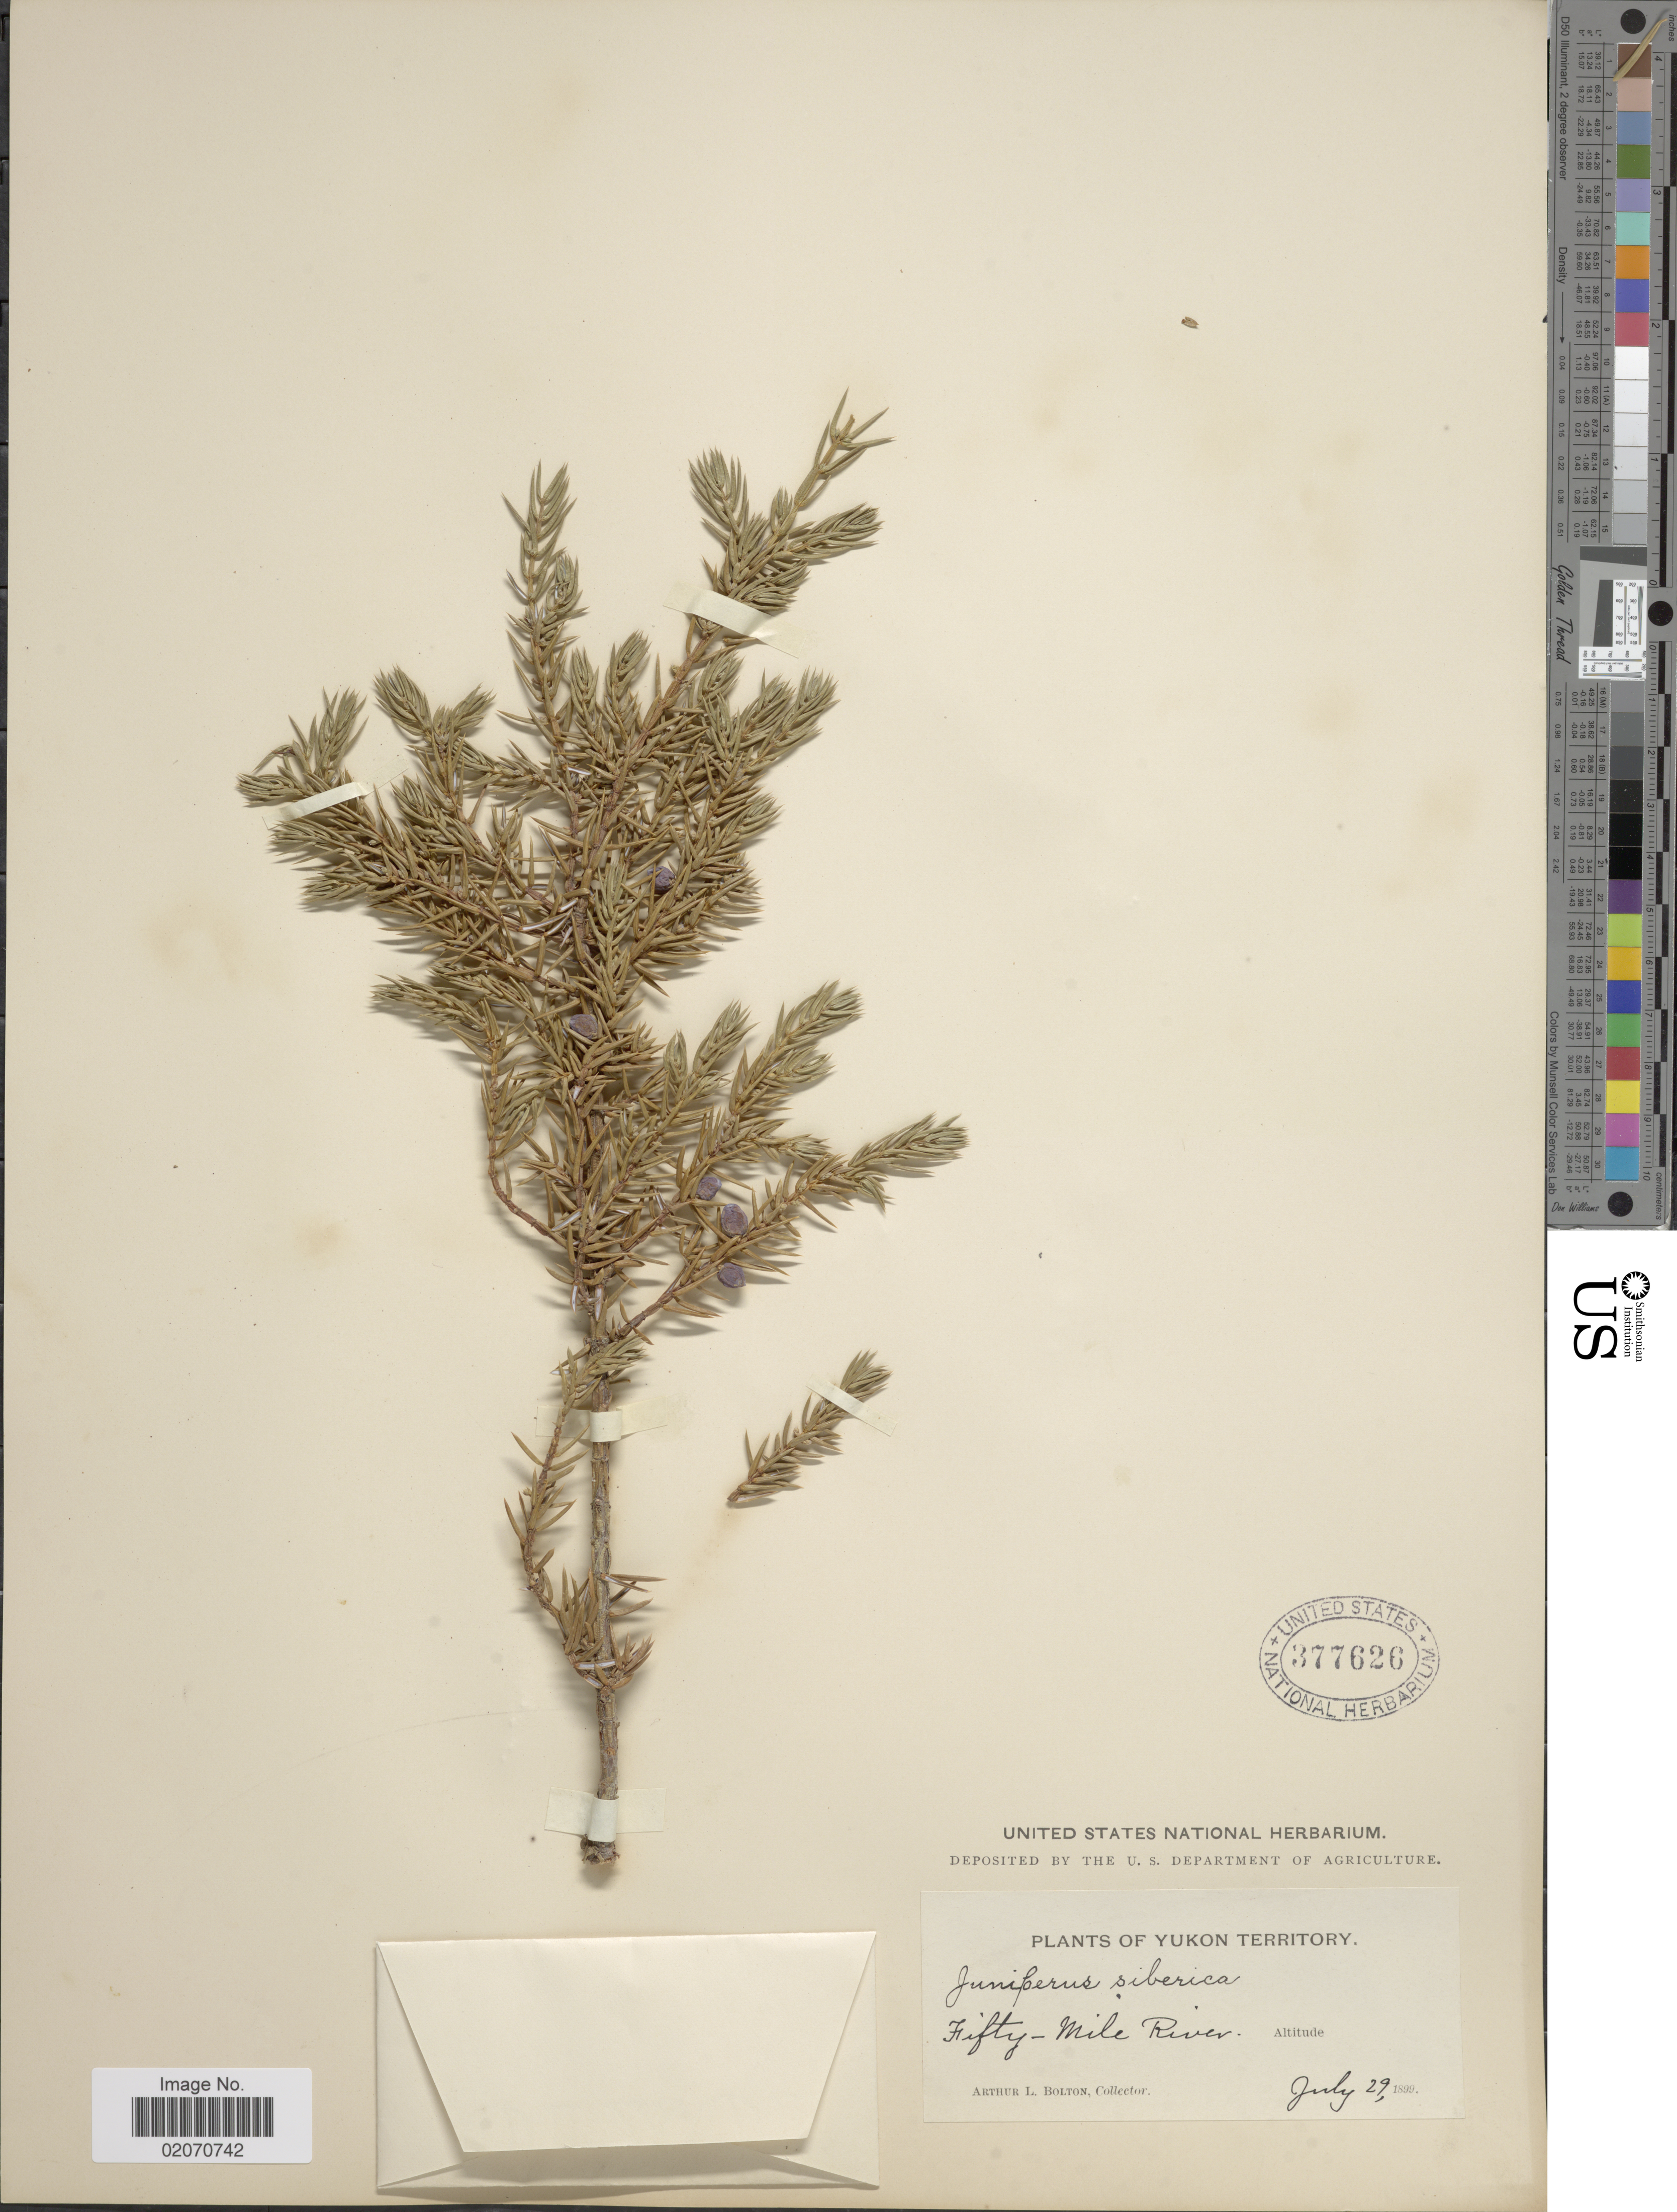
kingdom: Plantae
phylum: Tracheophyta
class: Pinopsida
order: Pinales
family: Cupressaceae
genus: Juniperus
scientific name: Juniperus communis subsp. nana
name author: (Willd.) Syme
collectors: A. Bolton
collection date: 1899-07-29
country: Canada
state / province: Yukon Territory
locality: Fifity-Mile River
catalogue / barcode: US 377626